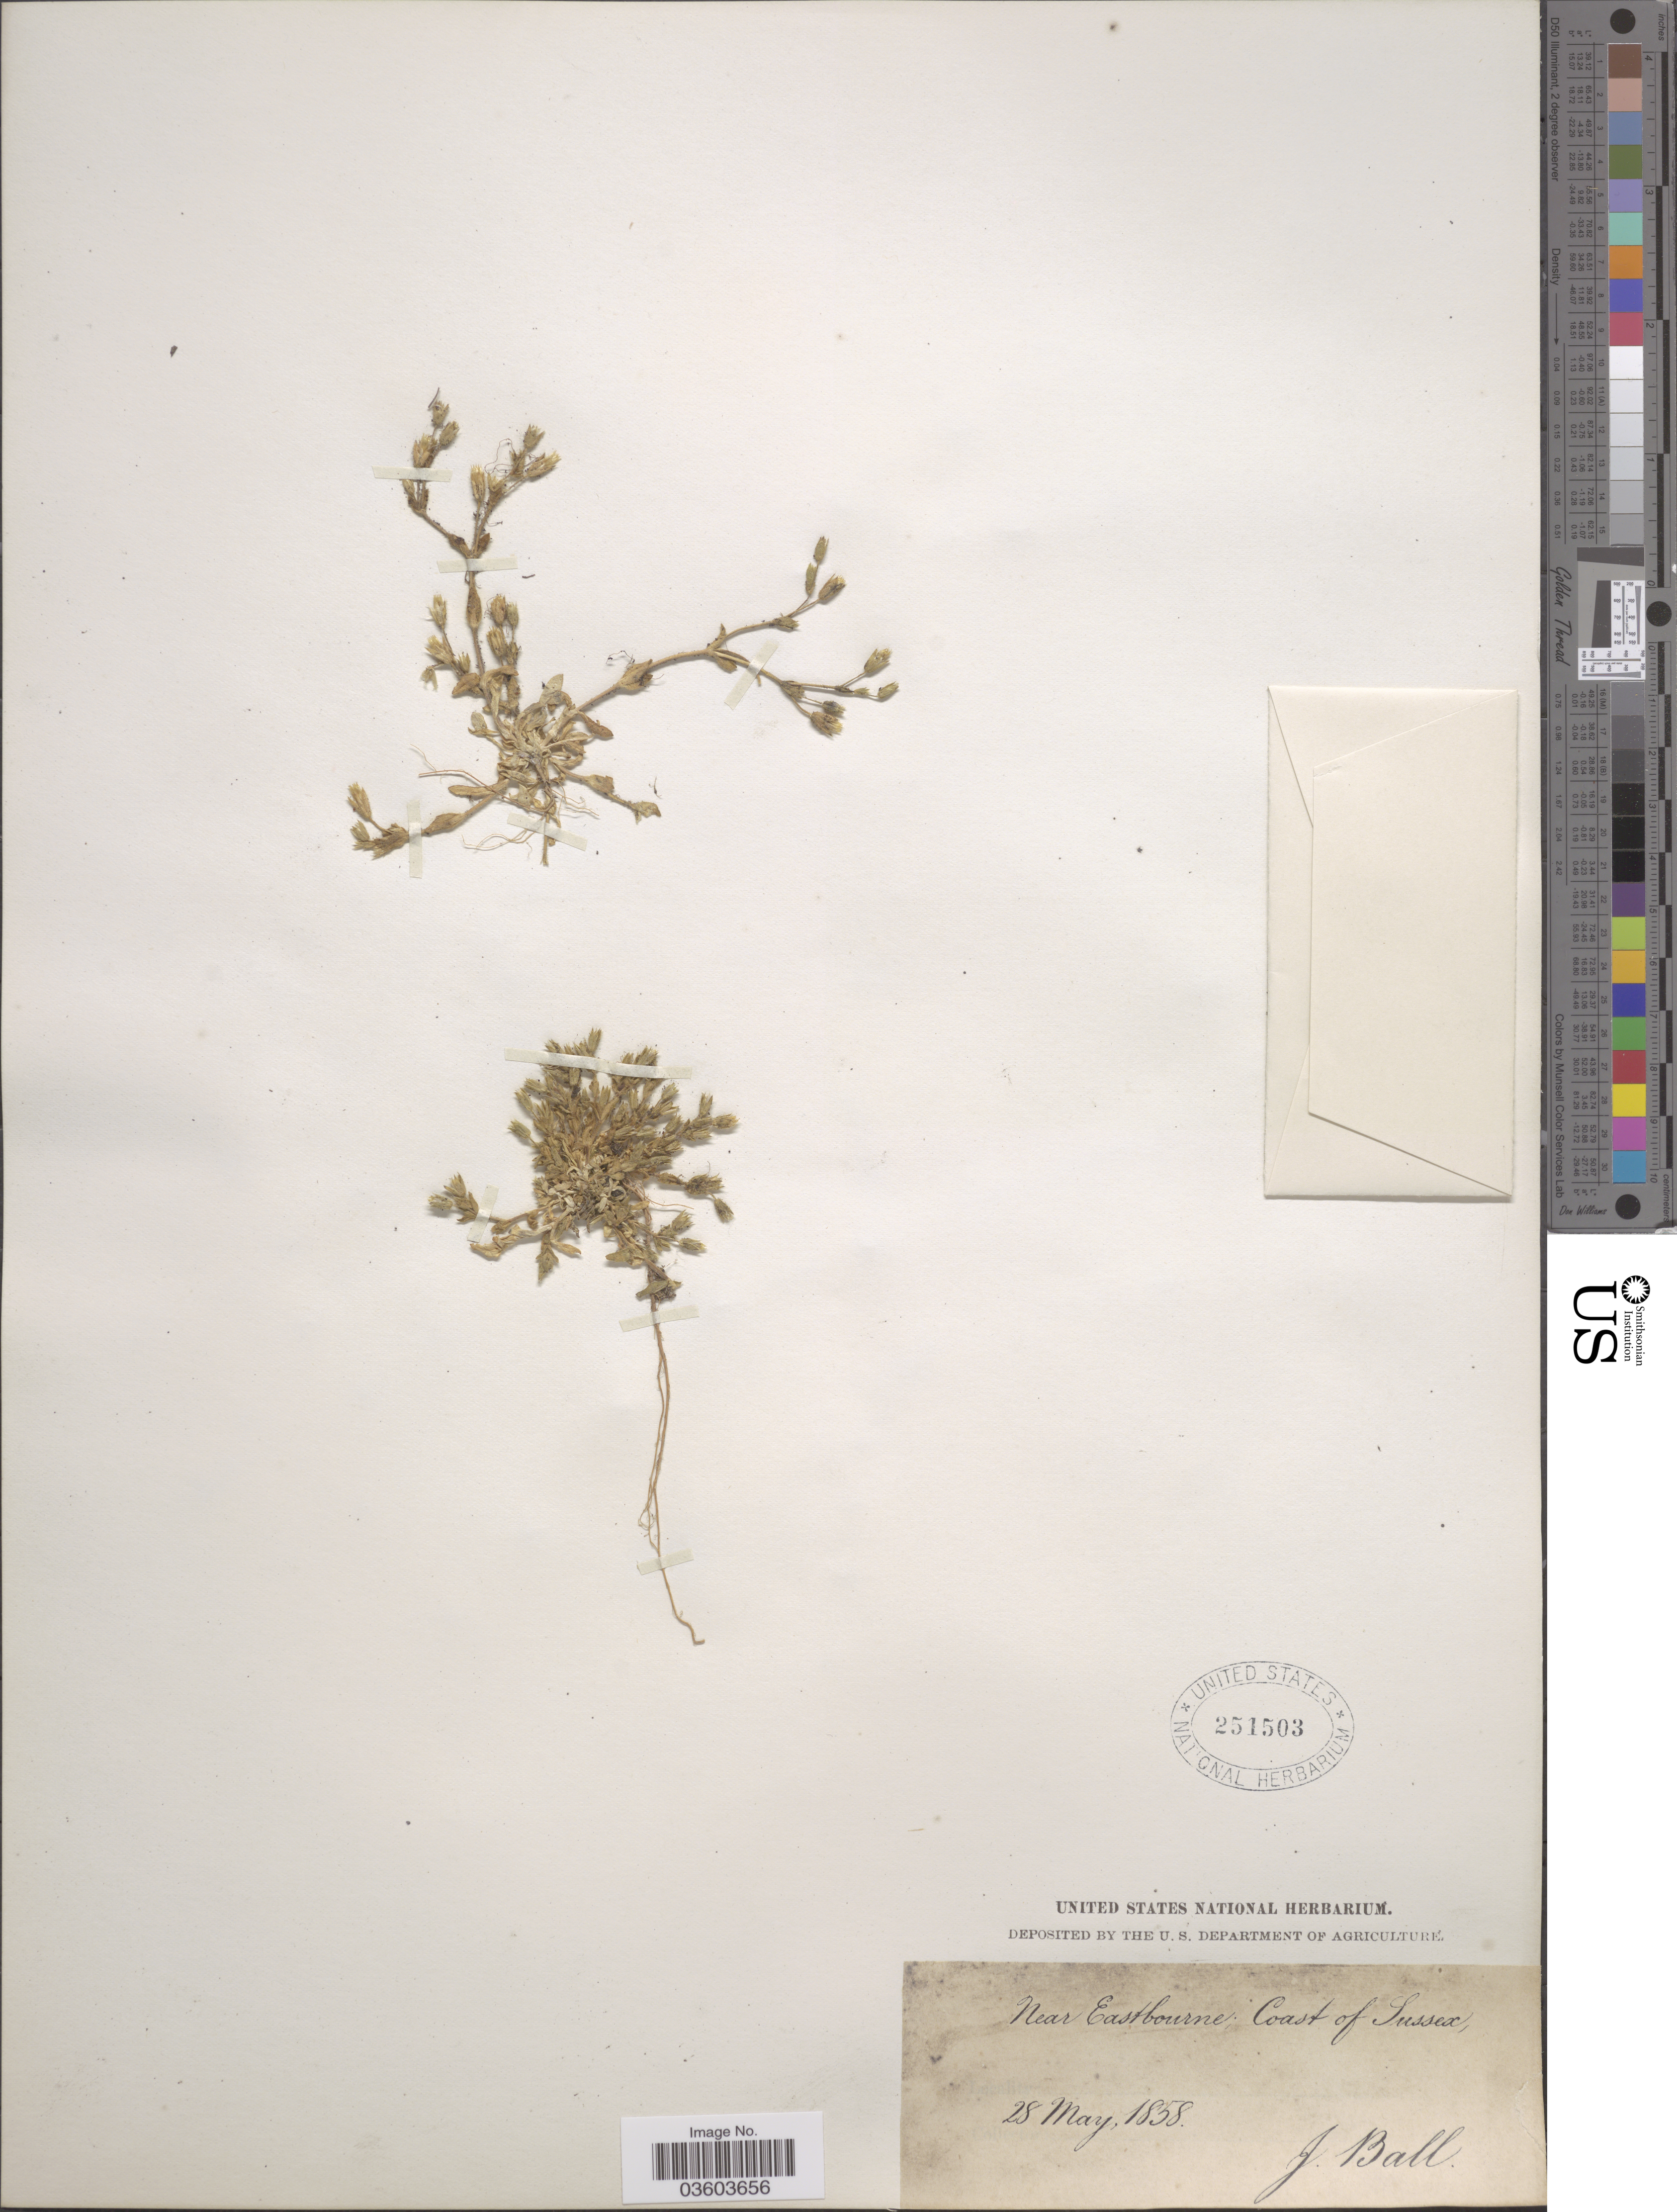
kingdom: Plantae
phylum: Tracheophyta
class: Magnoliopsida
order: Caryophyllales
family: Caryophyllaceae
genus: Cerastium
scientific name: Cerastium sp.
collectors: J. Ball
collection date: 1858-05-28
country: United Kingdom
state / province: England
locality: Near Eastbourne. Coast of Sussex.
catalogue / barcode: US 251503